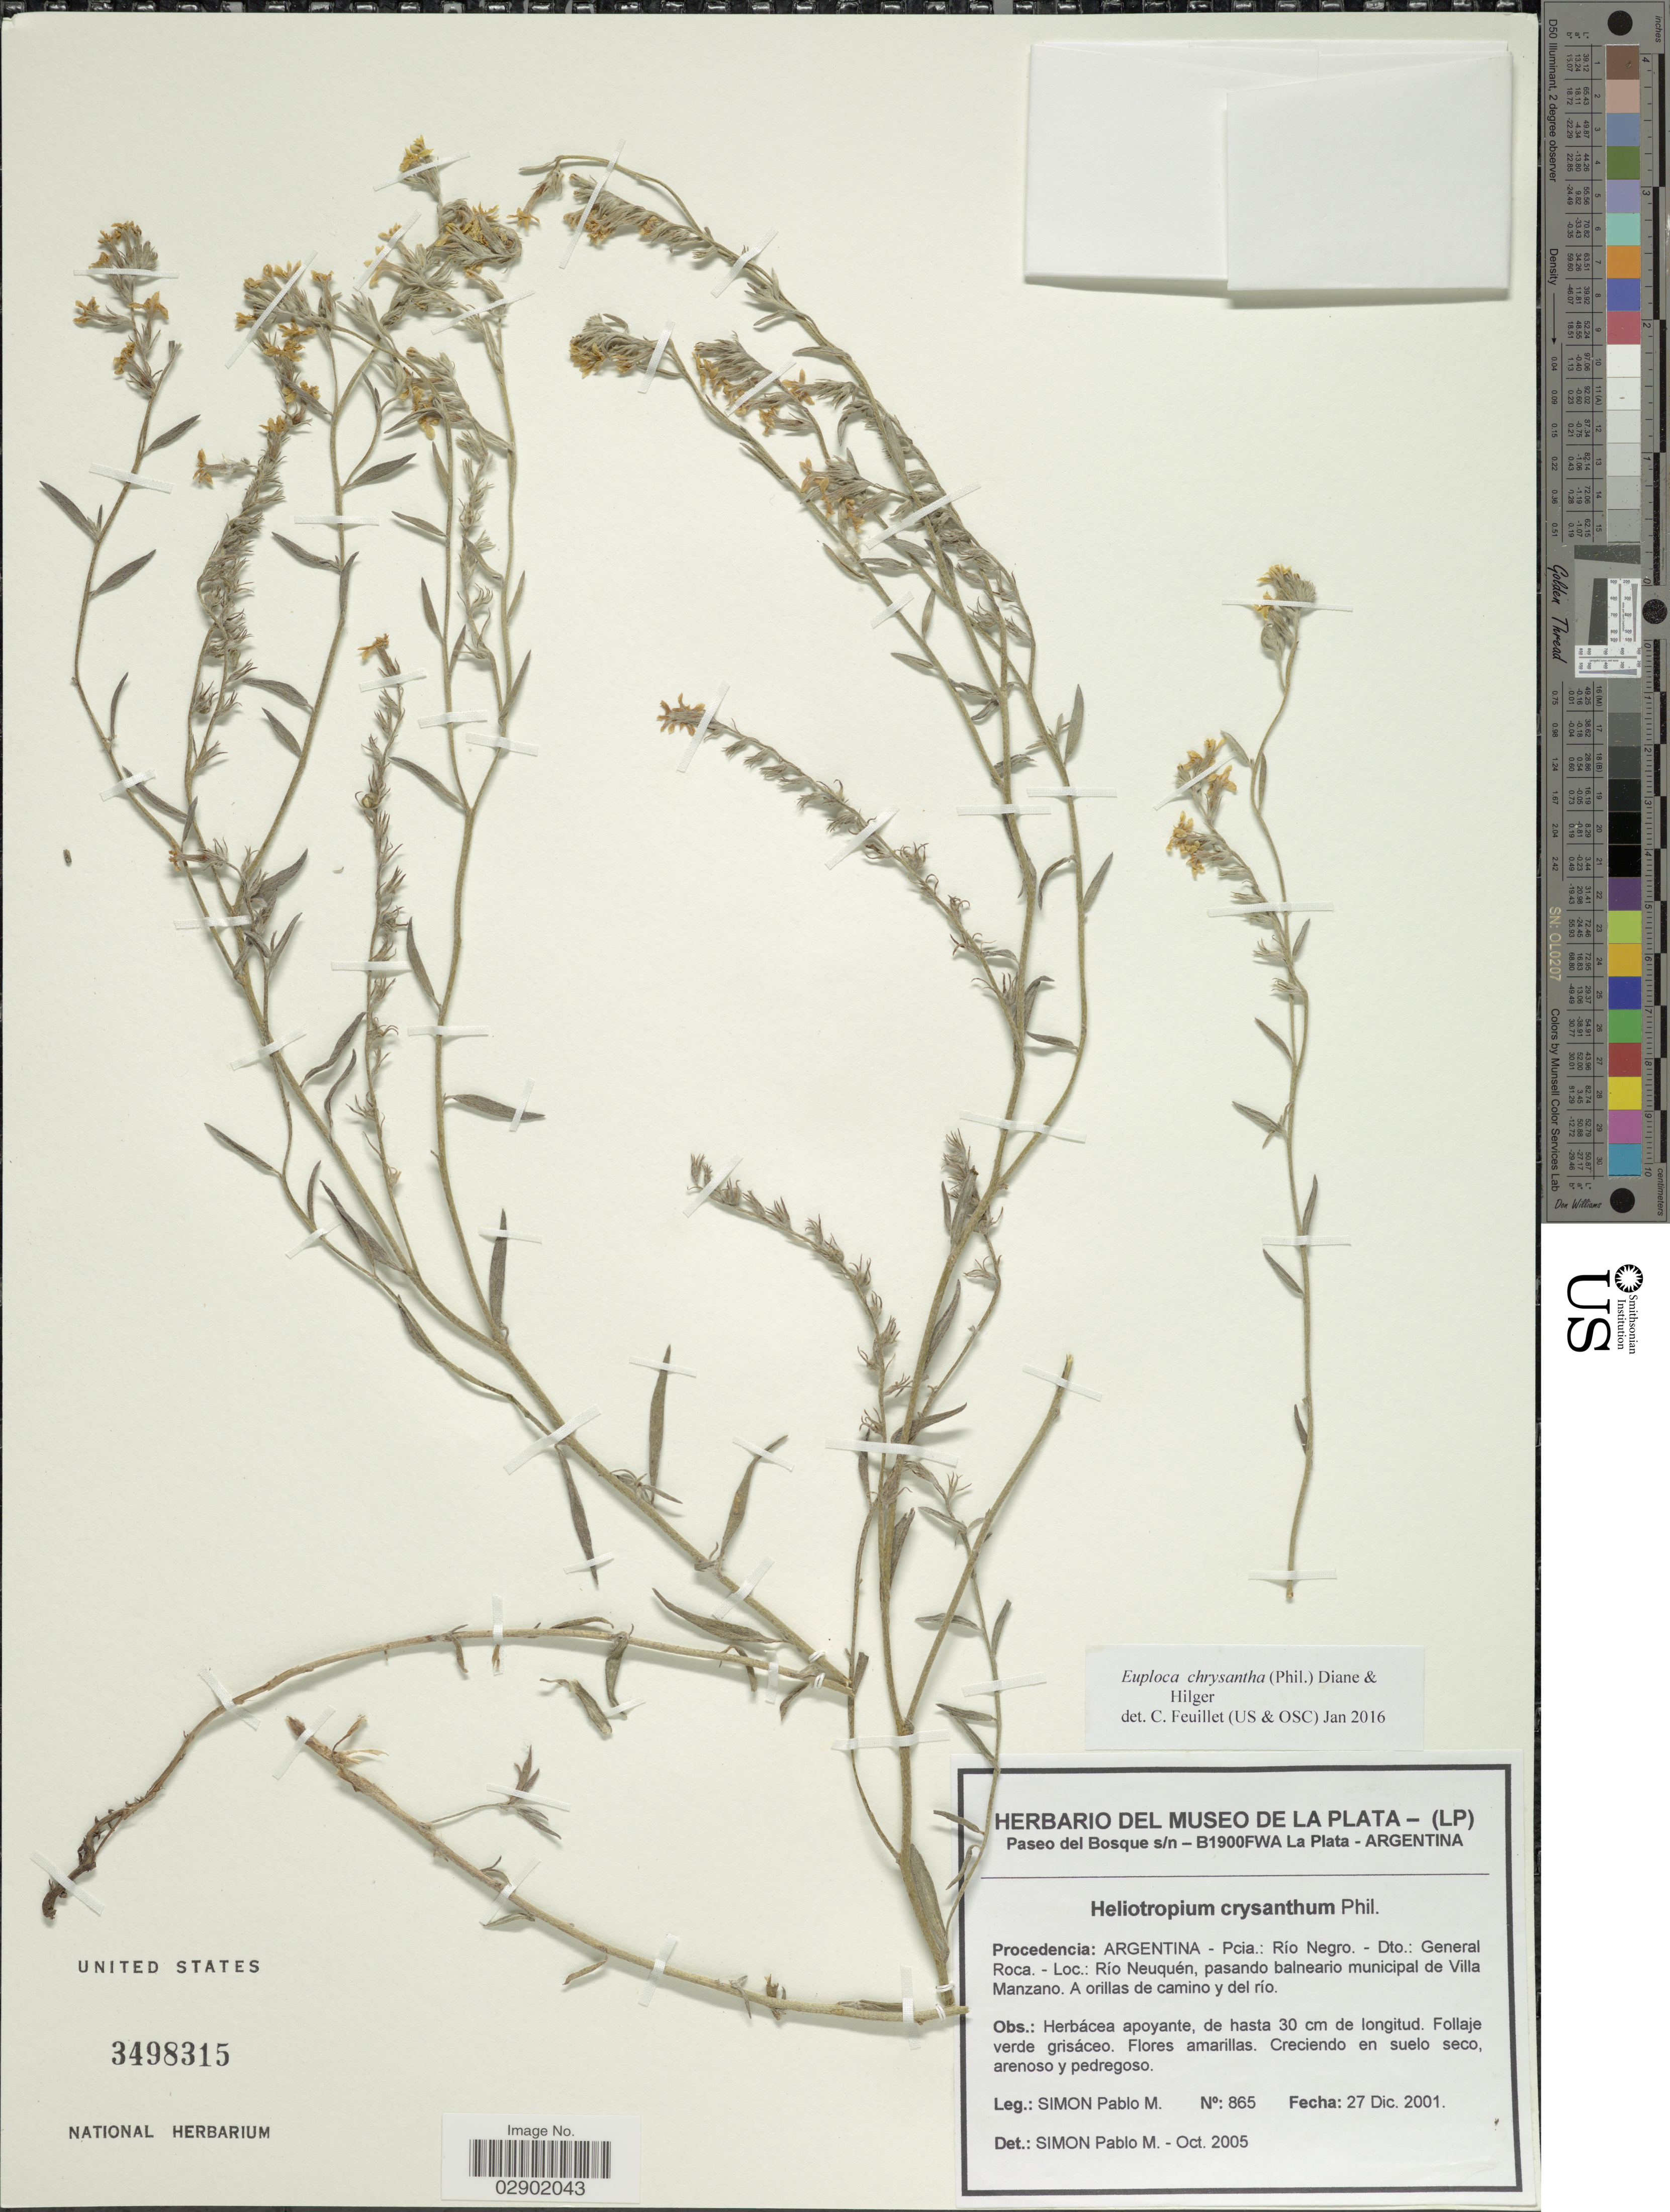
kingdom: Plantae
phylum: Tracheophyta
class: Magnoliopsida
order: Boraginales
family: Heliotropiaceae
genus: Euploca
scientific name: Euploca chrysantha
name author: (Phil.) Diane & Hilger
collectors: S. Pablo M.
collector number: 865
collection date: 2001-12-27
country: Argentina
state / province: Rio Negro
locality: Dto.: General Roca. - Loc.: Río Neuquén, pasando balneario municpal de Villa Manzano. A orillas de camino y del río.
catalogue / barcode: US 3498315